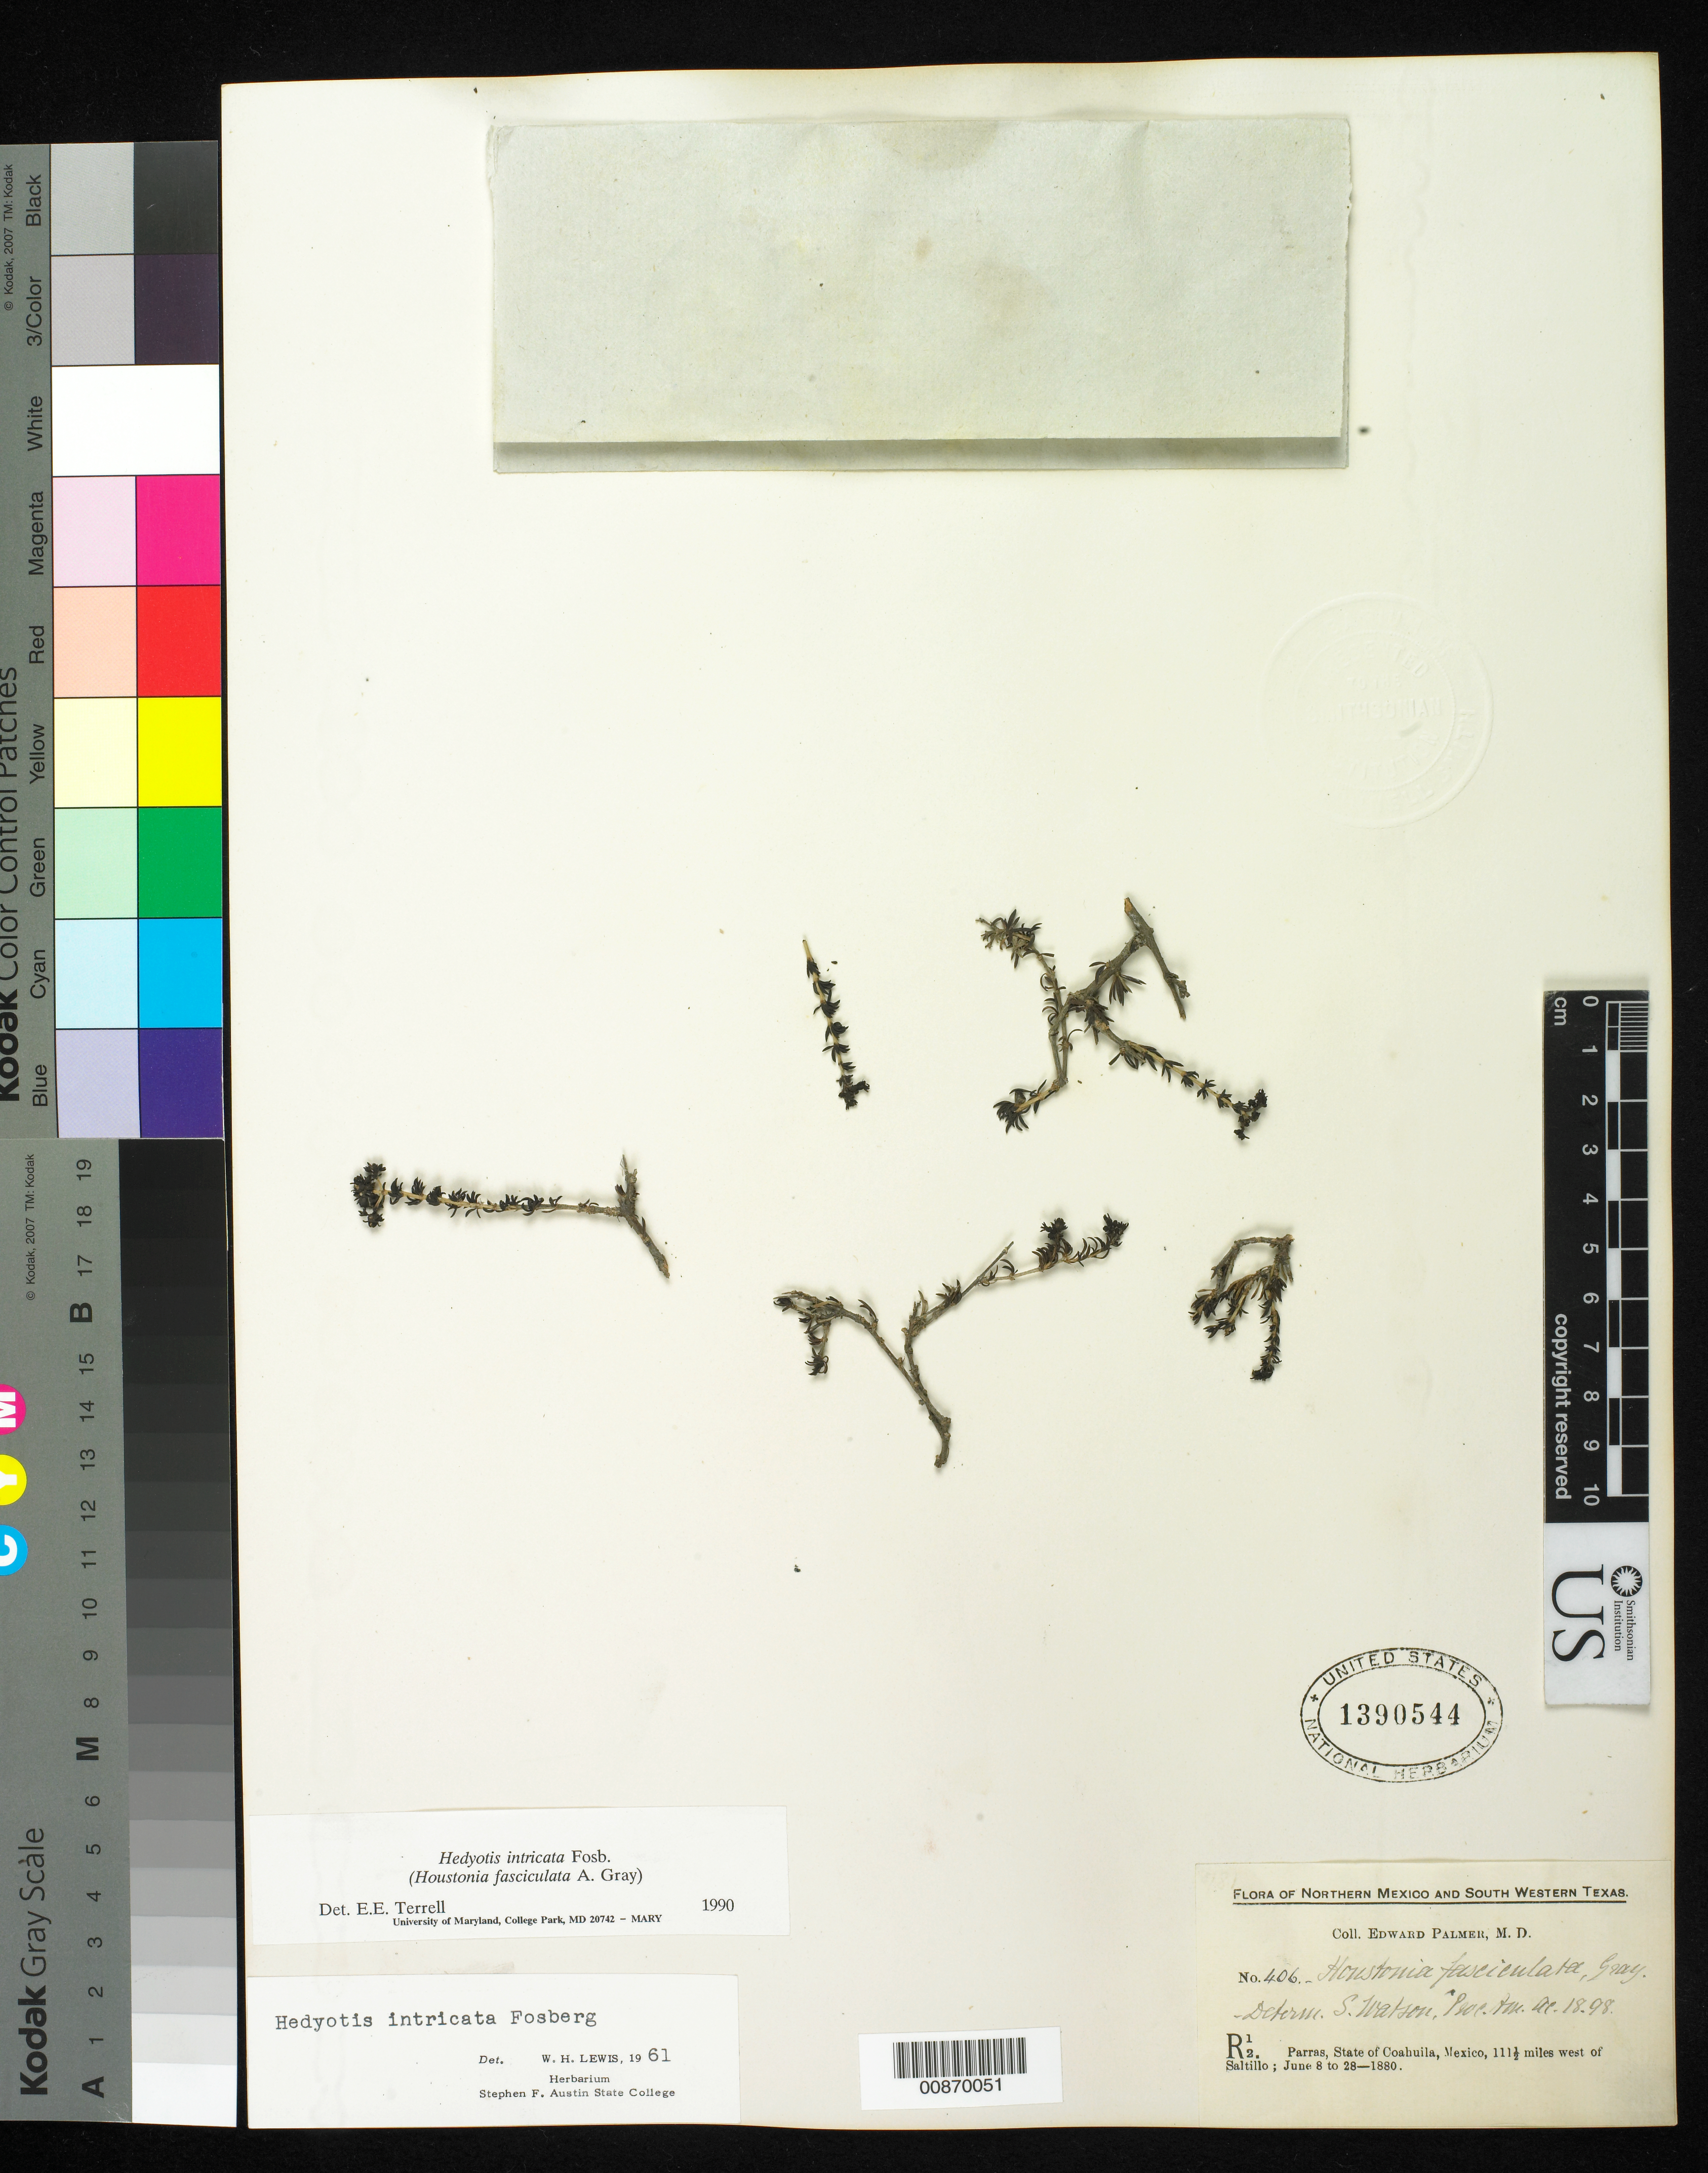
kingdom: Plantae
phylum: Tracheophyta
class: Magnoliopsida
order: Gentianales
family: Rubiaceae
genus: Arcytophyllum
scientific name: Arcytophyllum fasciculatum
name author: (A. Gray) Terrell & H. Rob.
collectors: E. Palmer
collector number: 406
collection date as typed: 08 Jun 1880 to 28 Jun 1880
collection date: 1880-06-08/1880-06-28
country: Mexico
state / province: Coahuila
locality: R12. Parras, Coahuila, 111½ miles west of Saltillo.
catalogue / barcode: US 1390544